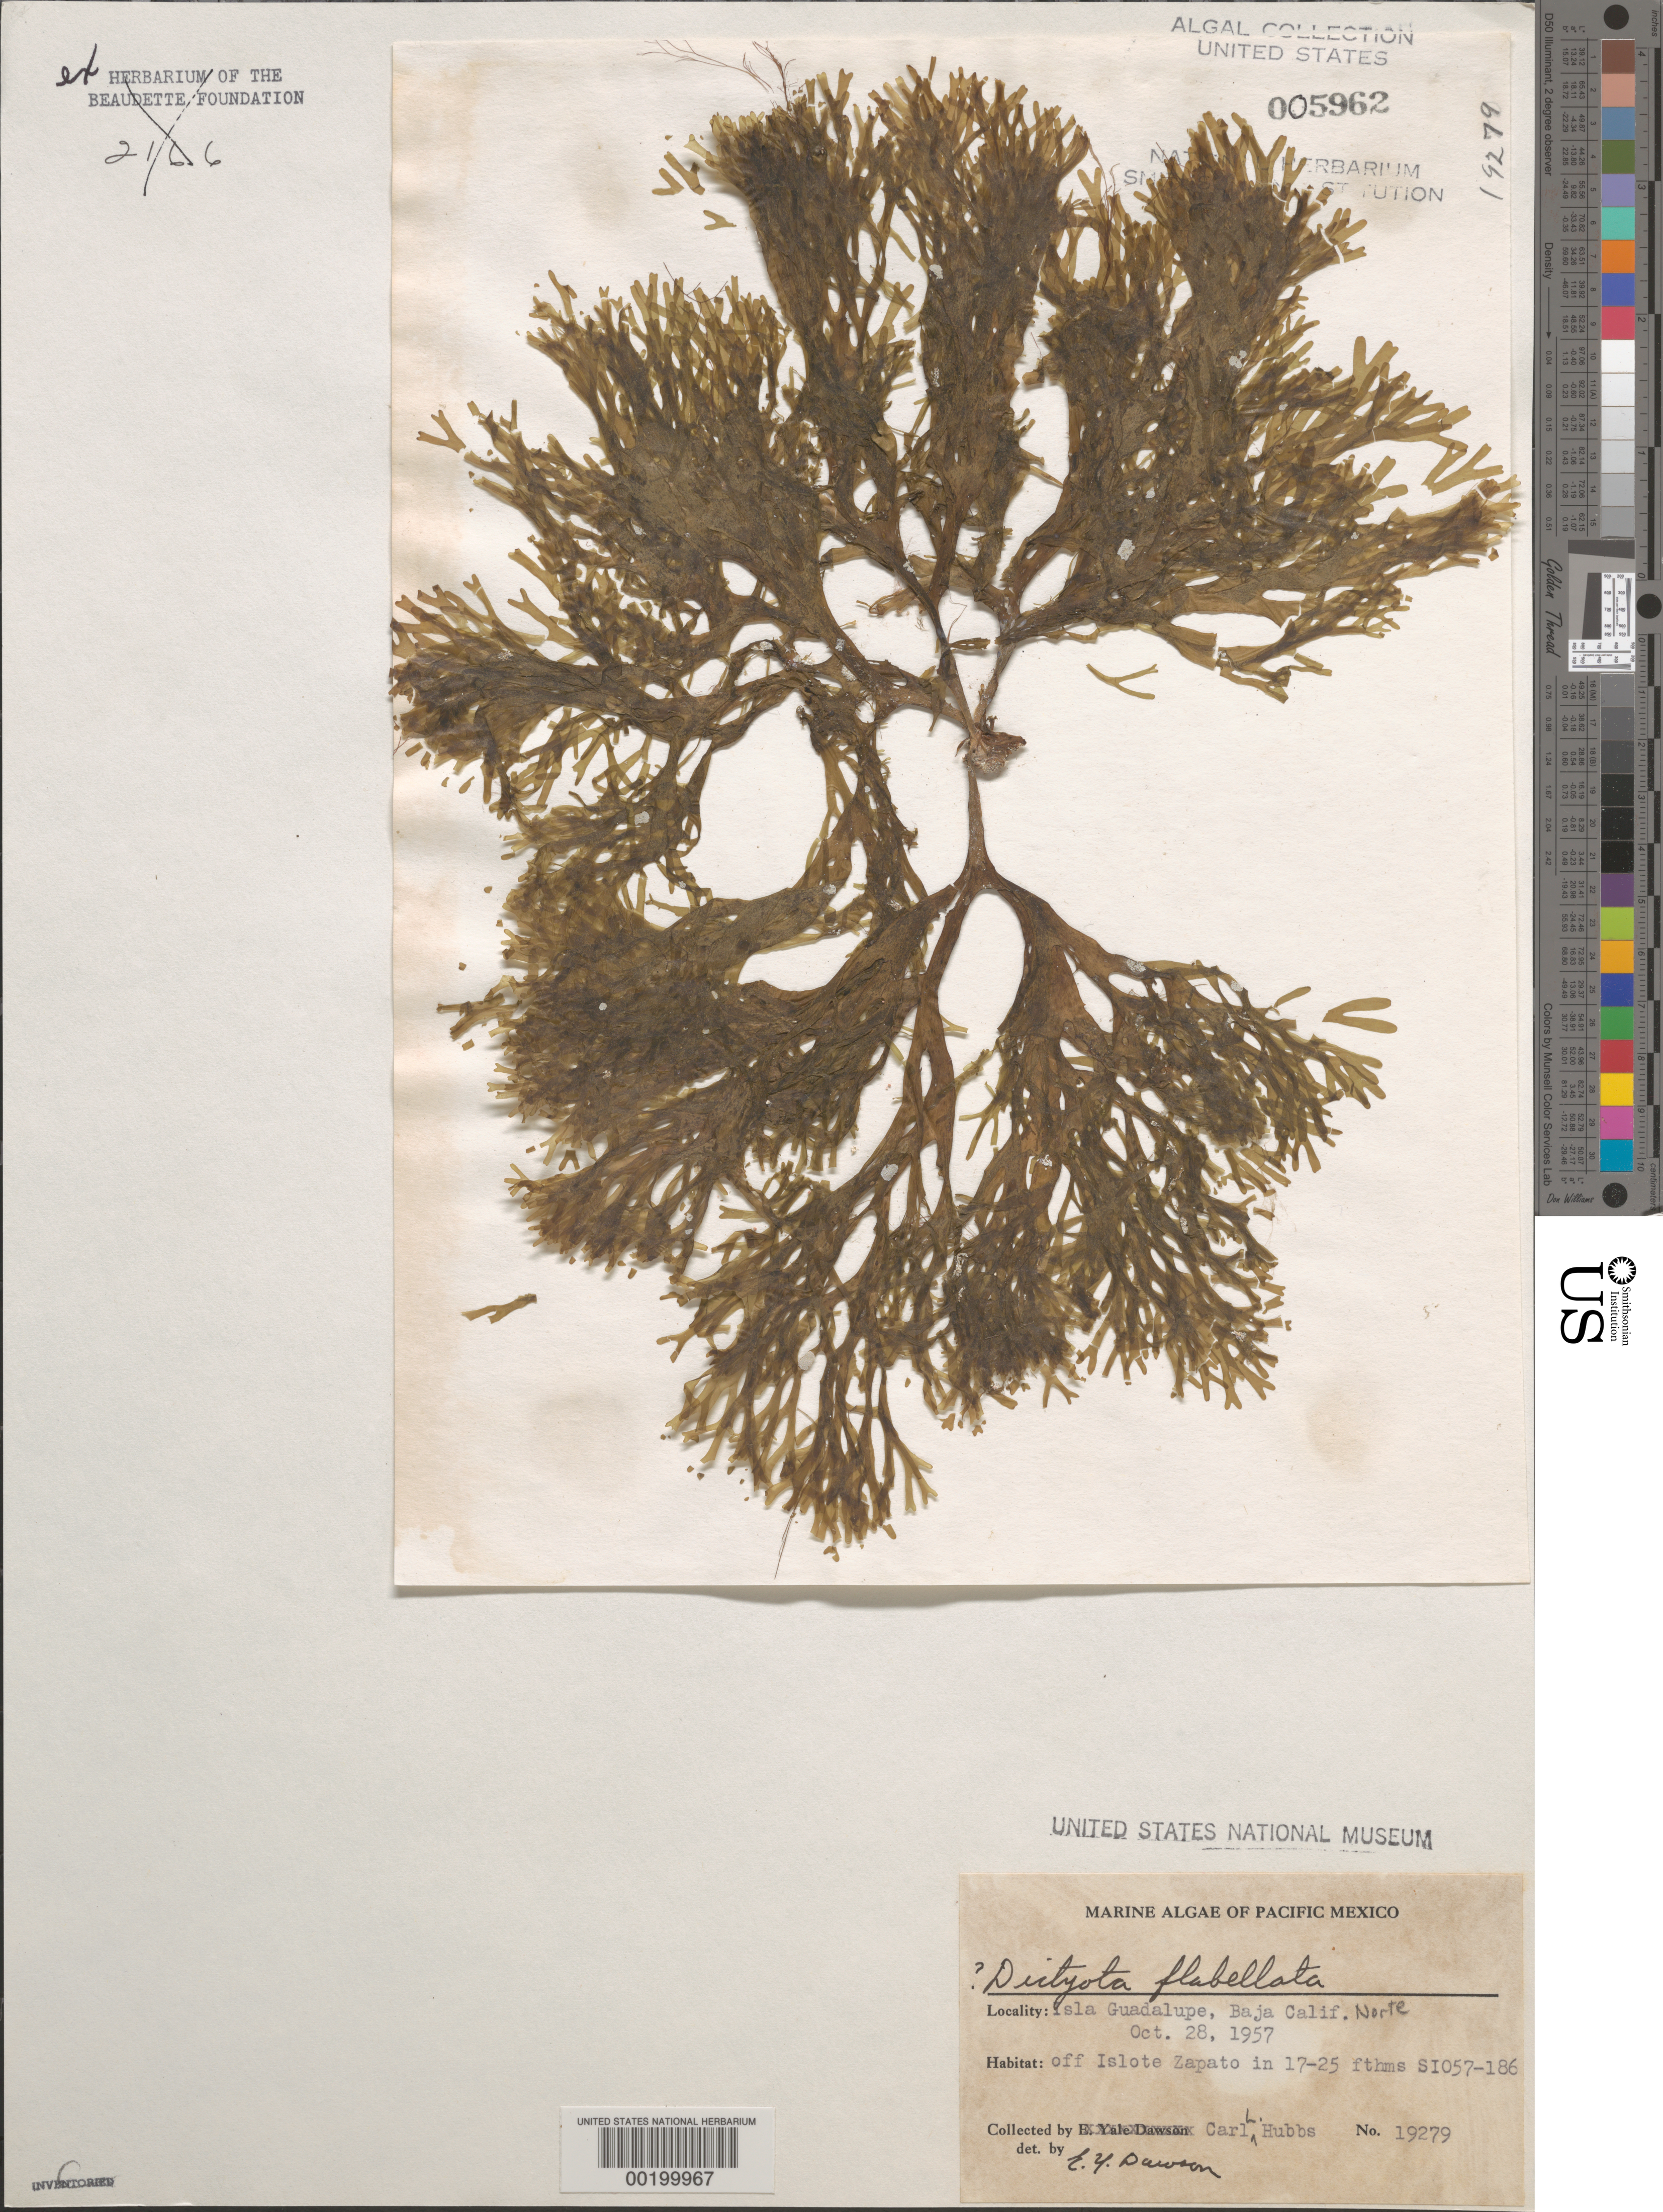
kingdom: Chromista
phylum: Ochrophyta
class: Phaeophyceae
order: Dictyotales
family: Dictyotaceae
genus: Dictyota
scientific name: Dictyota flabellata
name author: (Collins) Setch. & N.L. Gardner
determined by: Dawson, E. Y.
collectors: C. Hubbs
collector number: EYD 19279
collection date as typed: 28 Oct 1957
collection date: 1957-10-28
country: Mexico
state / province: Baja California Norte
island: Isla Guadalupe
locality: Off Islote Zapato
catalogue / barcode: US 5962